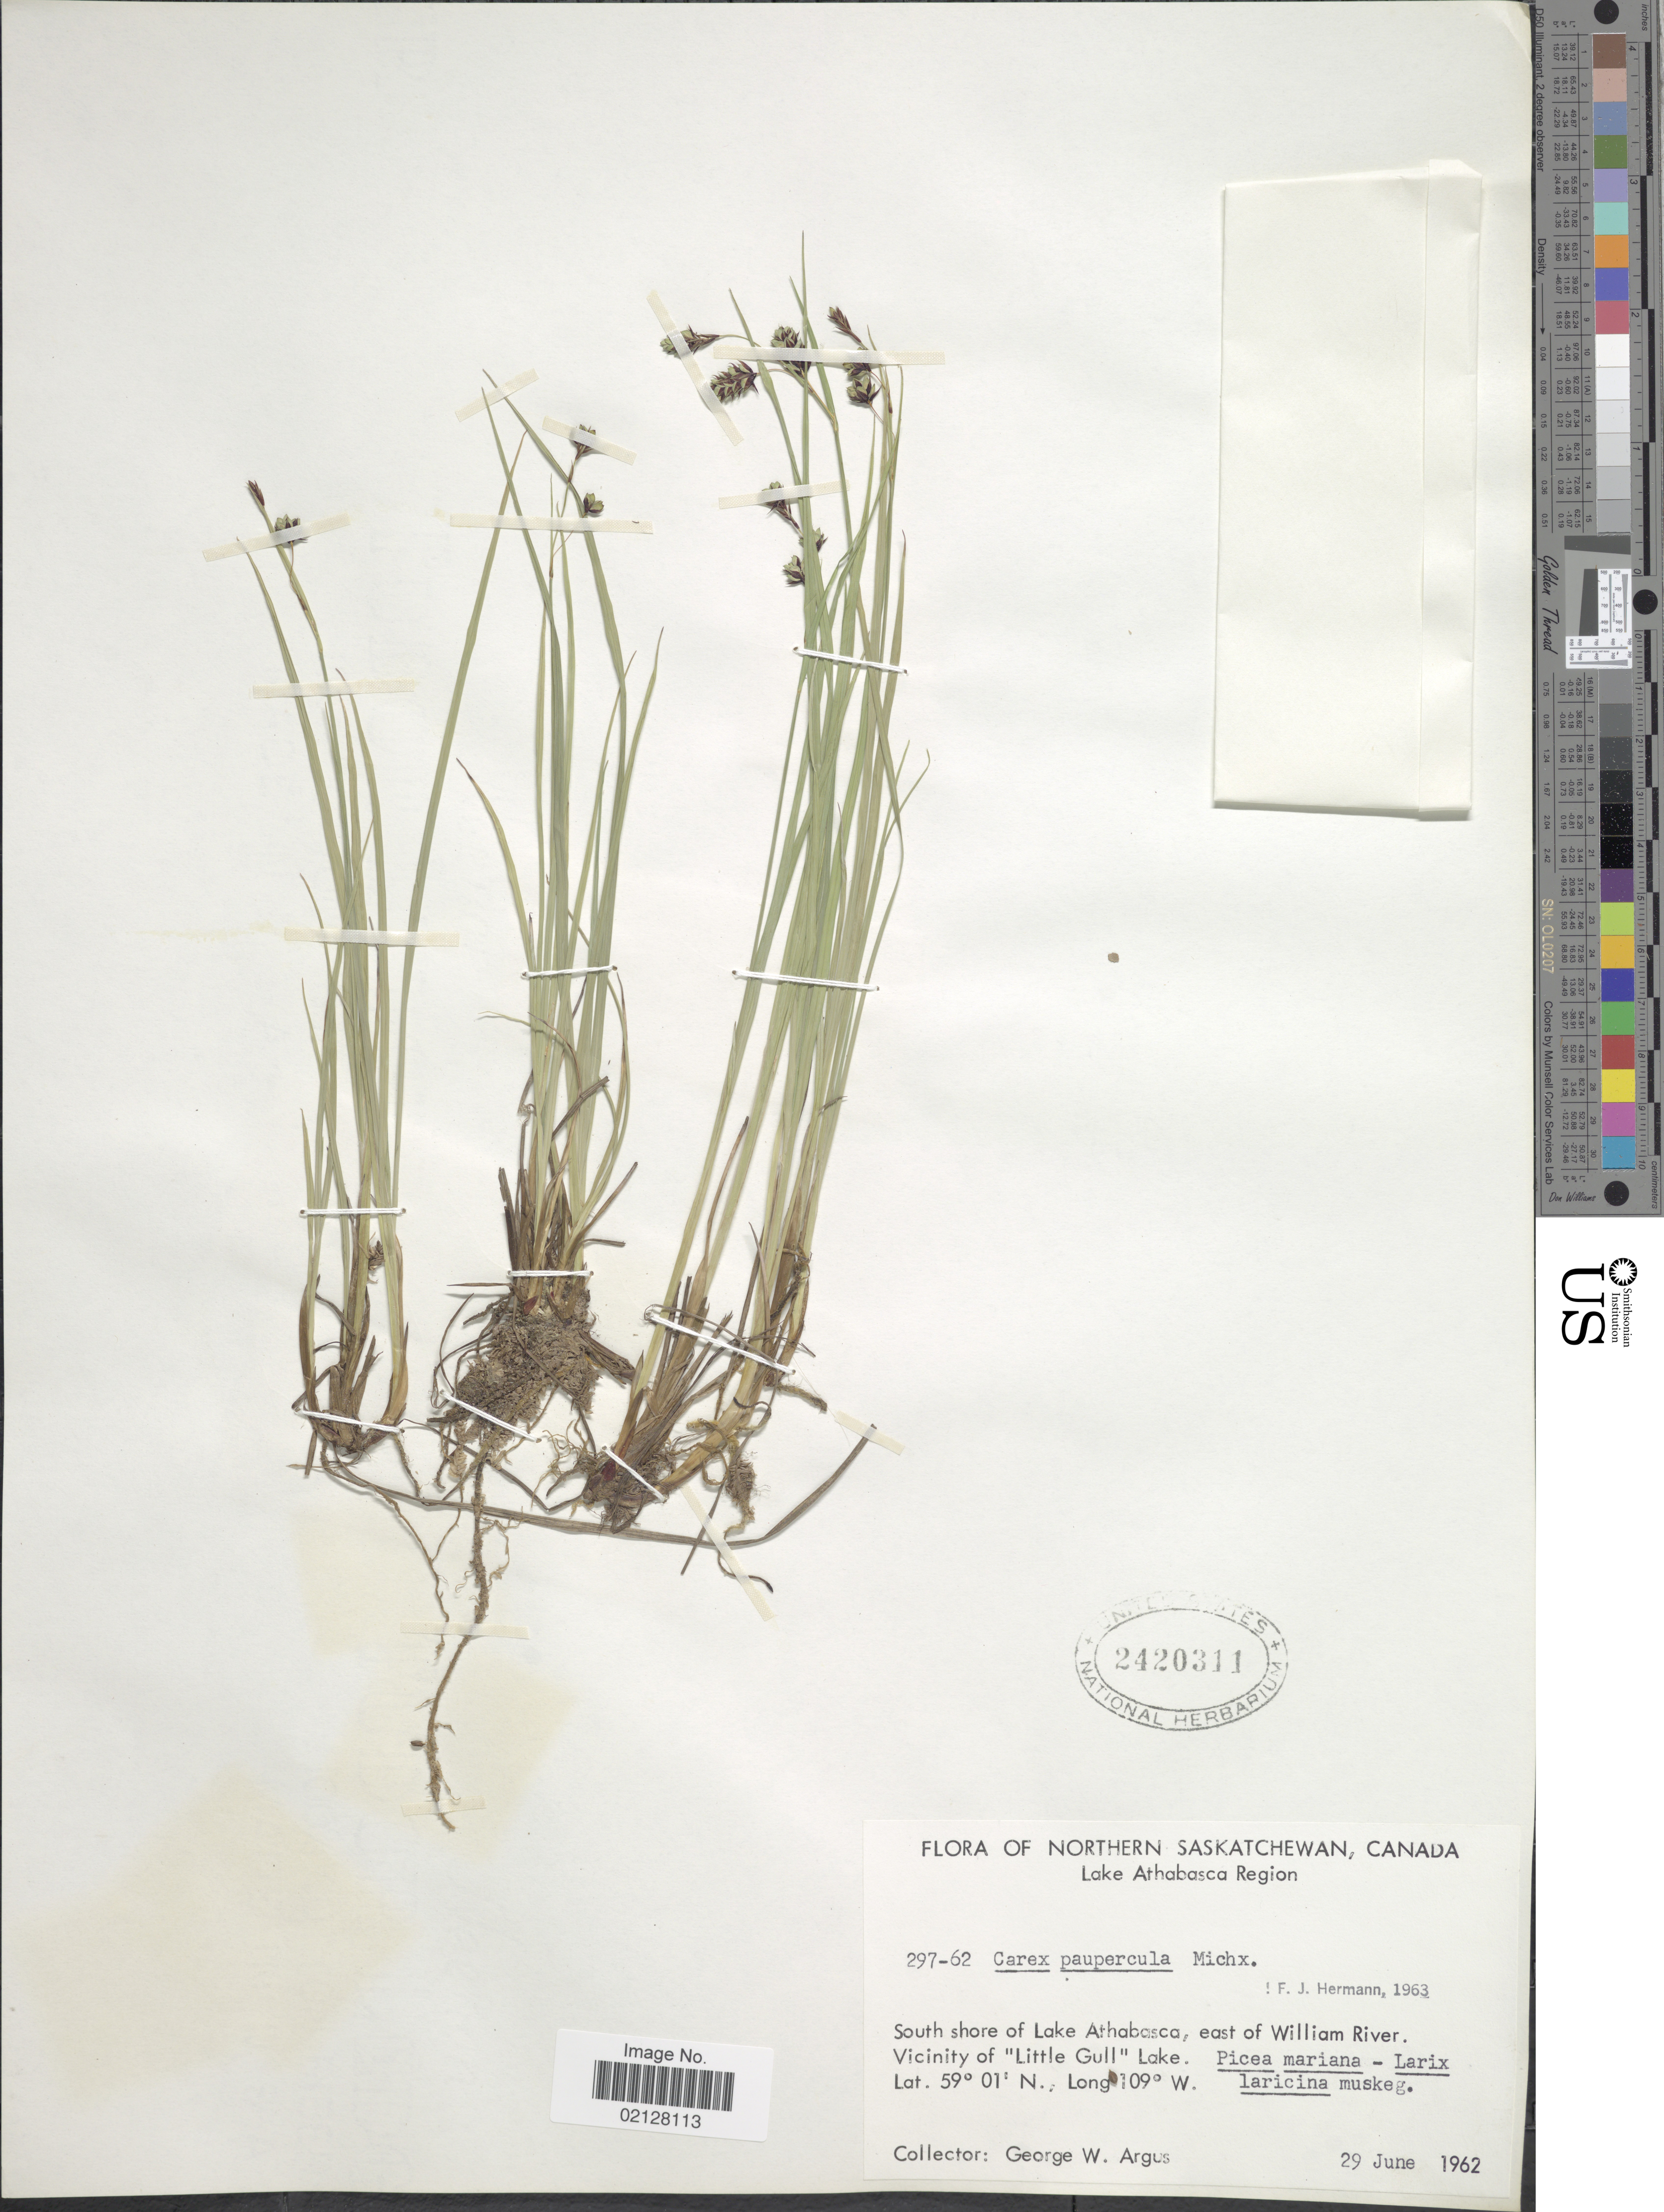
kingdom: Plantae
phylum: Tracheophyta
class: Liliopsida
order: Poales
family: Cyperaceae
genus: Carex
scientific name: Carex magellanica subsp. irrigua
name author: (Wahlenb.) Hiitonen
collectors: G. W. Argus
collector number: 297-62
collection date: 1962-06-29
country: Canada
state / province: Saskatchewan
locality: Northern Saskatchewan. Lake Athabasca Region. South shore of Lake Athabasca, east of William River. Vicinity of "Little Gull" Lake.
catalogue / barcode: US 2420311